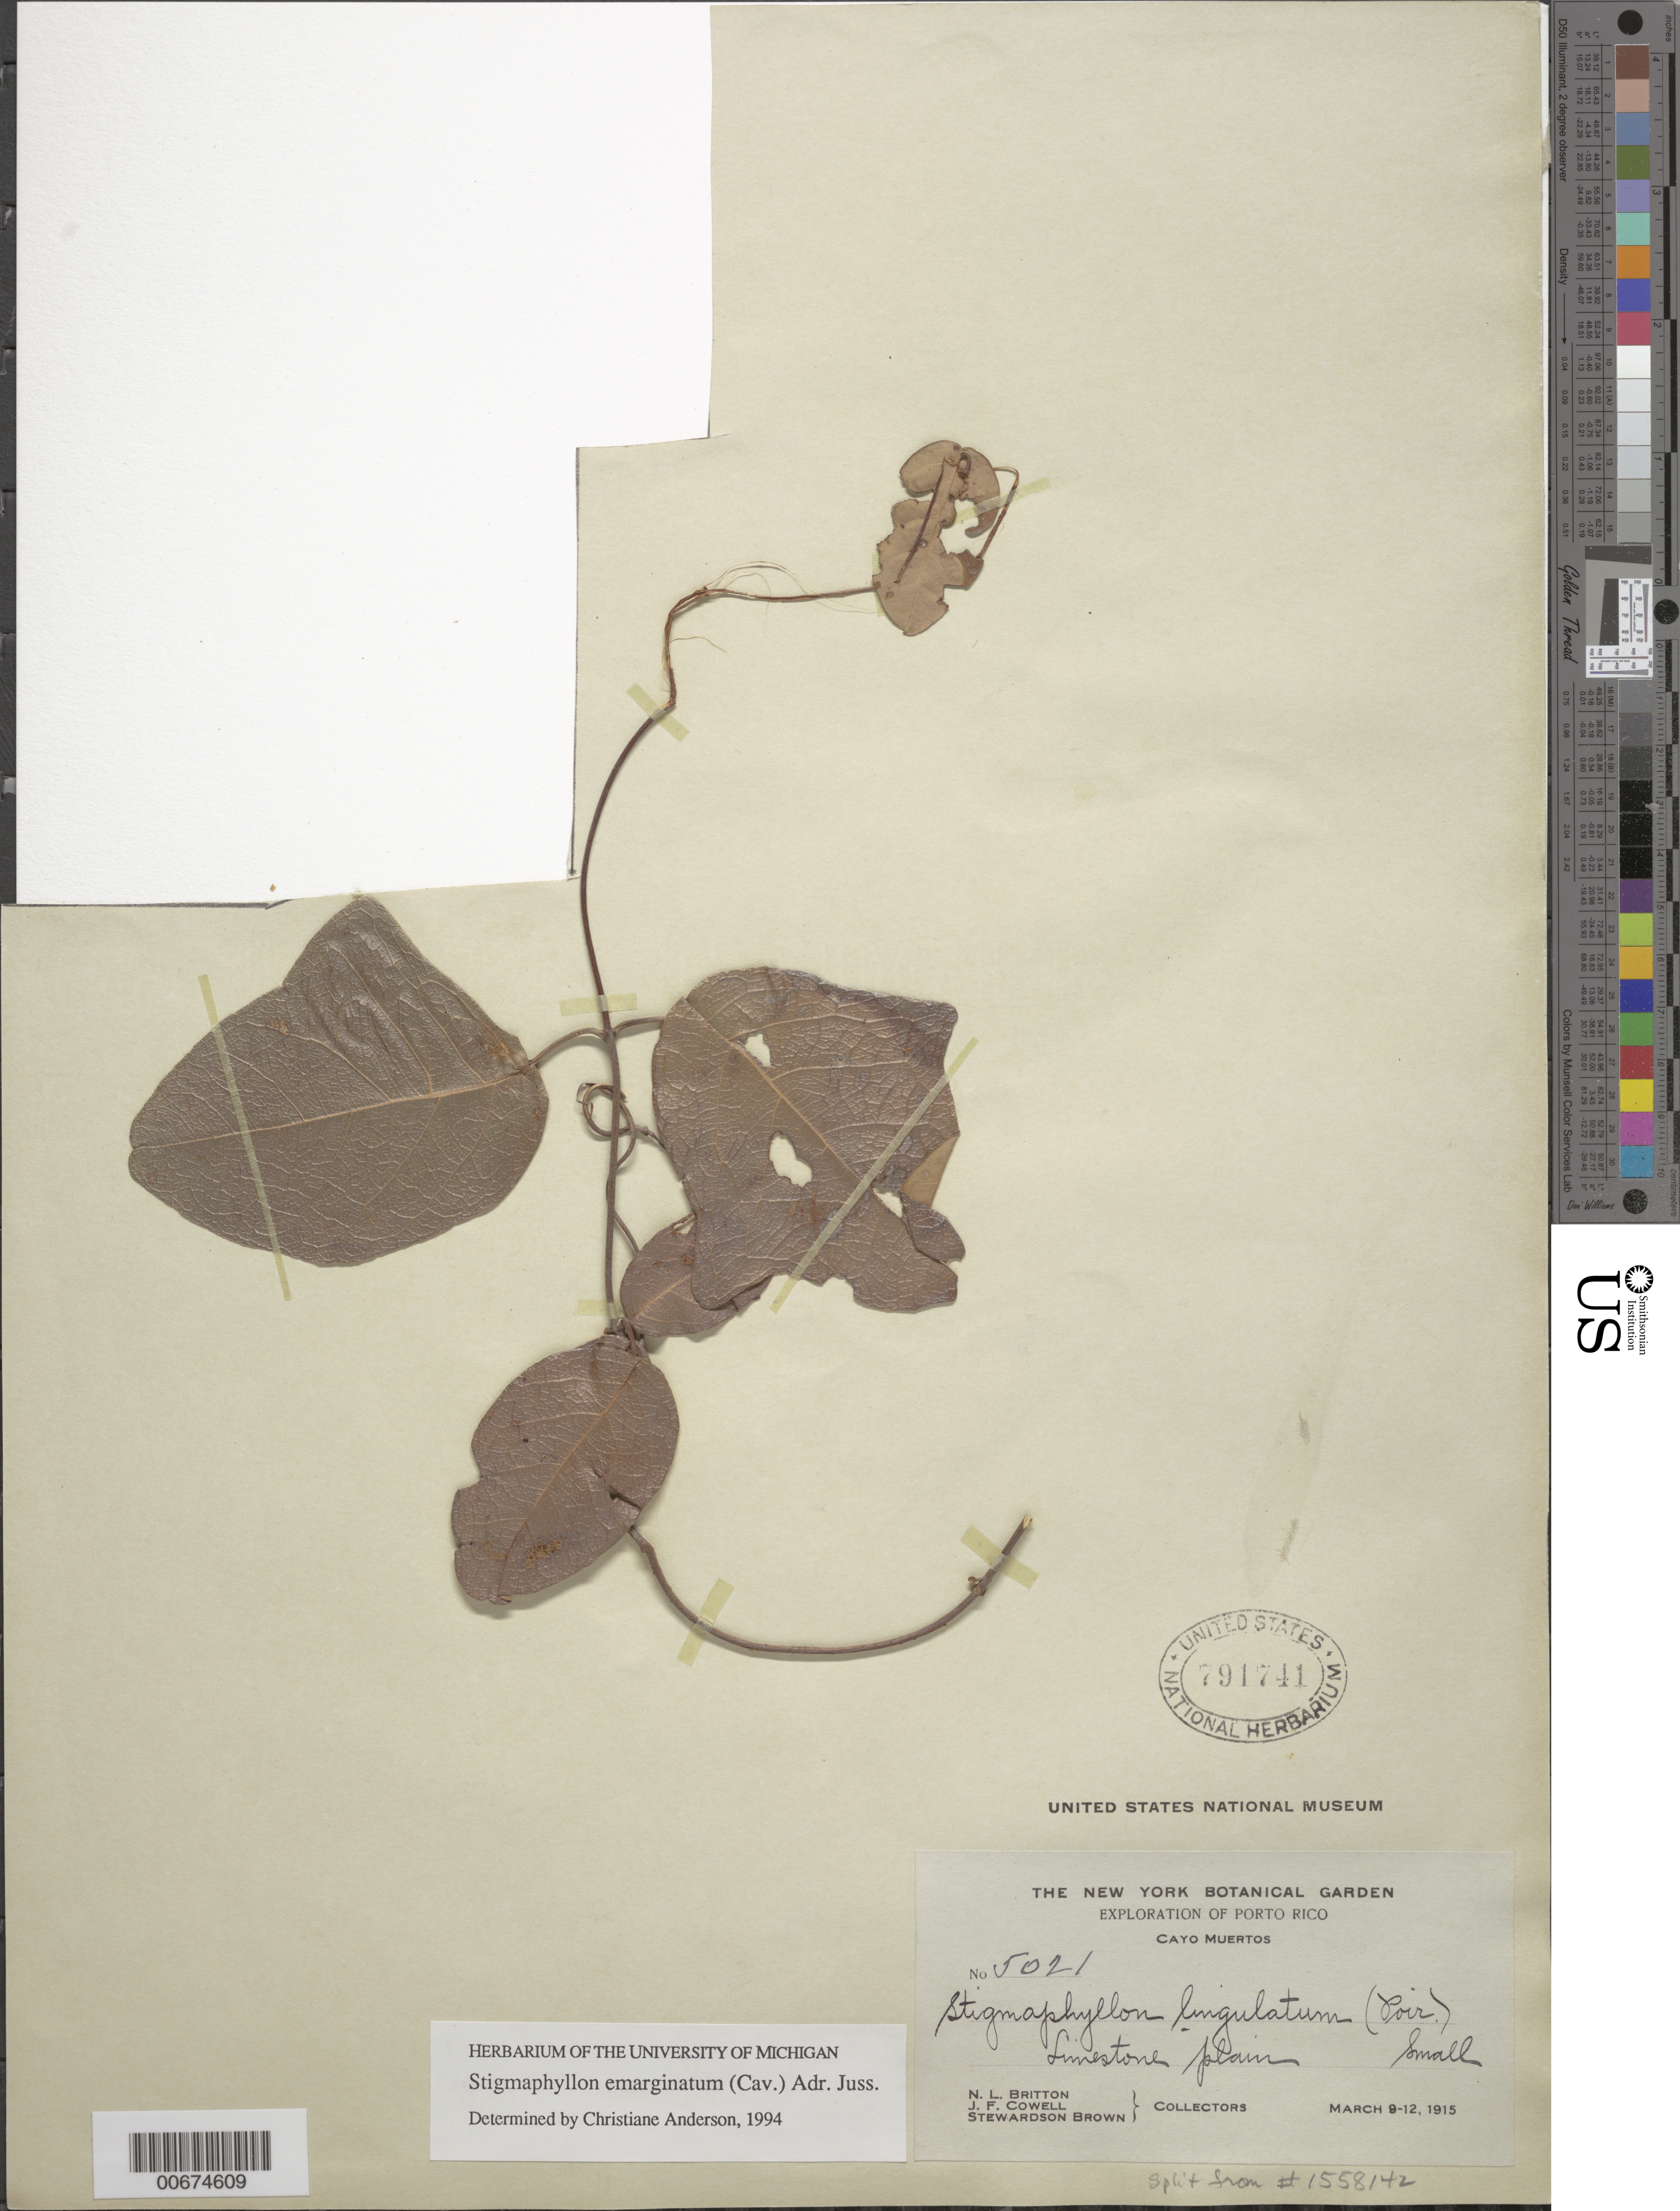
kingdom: Plantae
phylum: Tracheophyta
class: Magnoliopsida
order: Malpighiales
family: Malpighiaceae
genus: Stigmaphyllon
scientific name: Stigmaphyllon emarginatum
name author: (Cav.) A. Juss.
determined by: Anderson, C.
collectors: N. Britton, J. F. Cowell & S. Brown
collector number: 5021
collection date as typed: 09 Mar 1915 to 12 Mar 1915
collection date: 1915-03-09/1915-03-12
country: Puerto Rico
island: Caja de Muerto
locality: Cayo Muertos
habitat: limestone plain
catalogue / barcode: US 791741